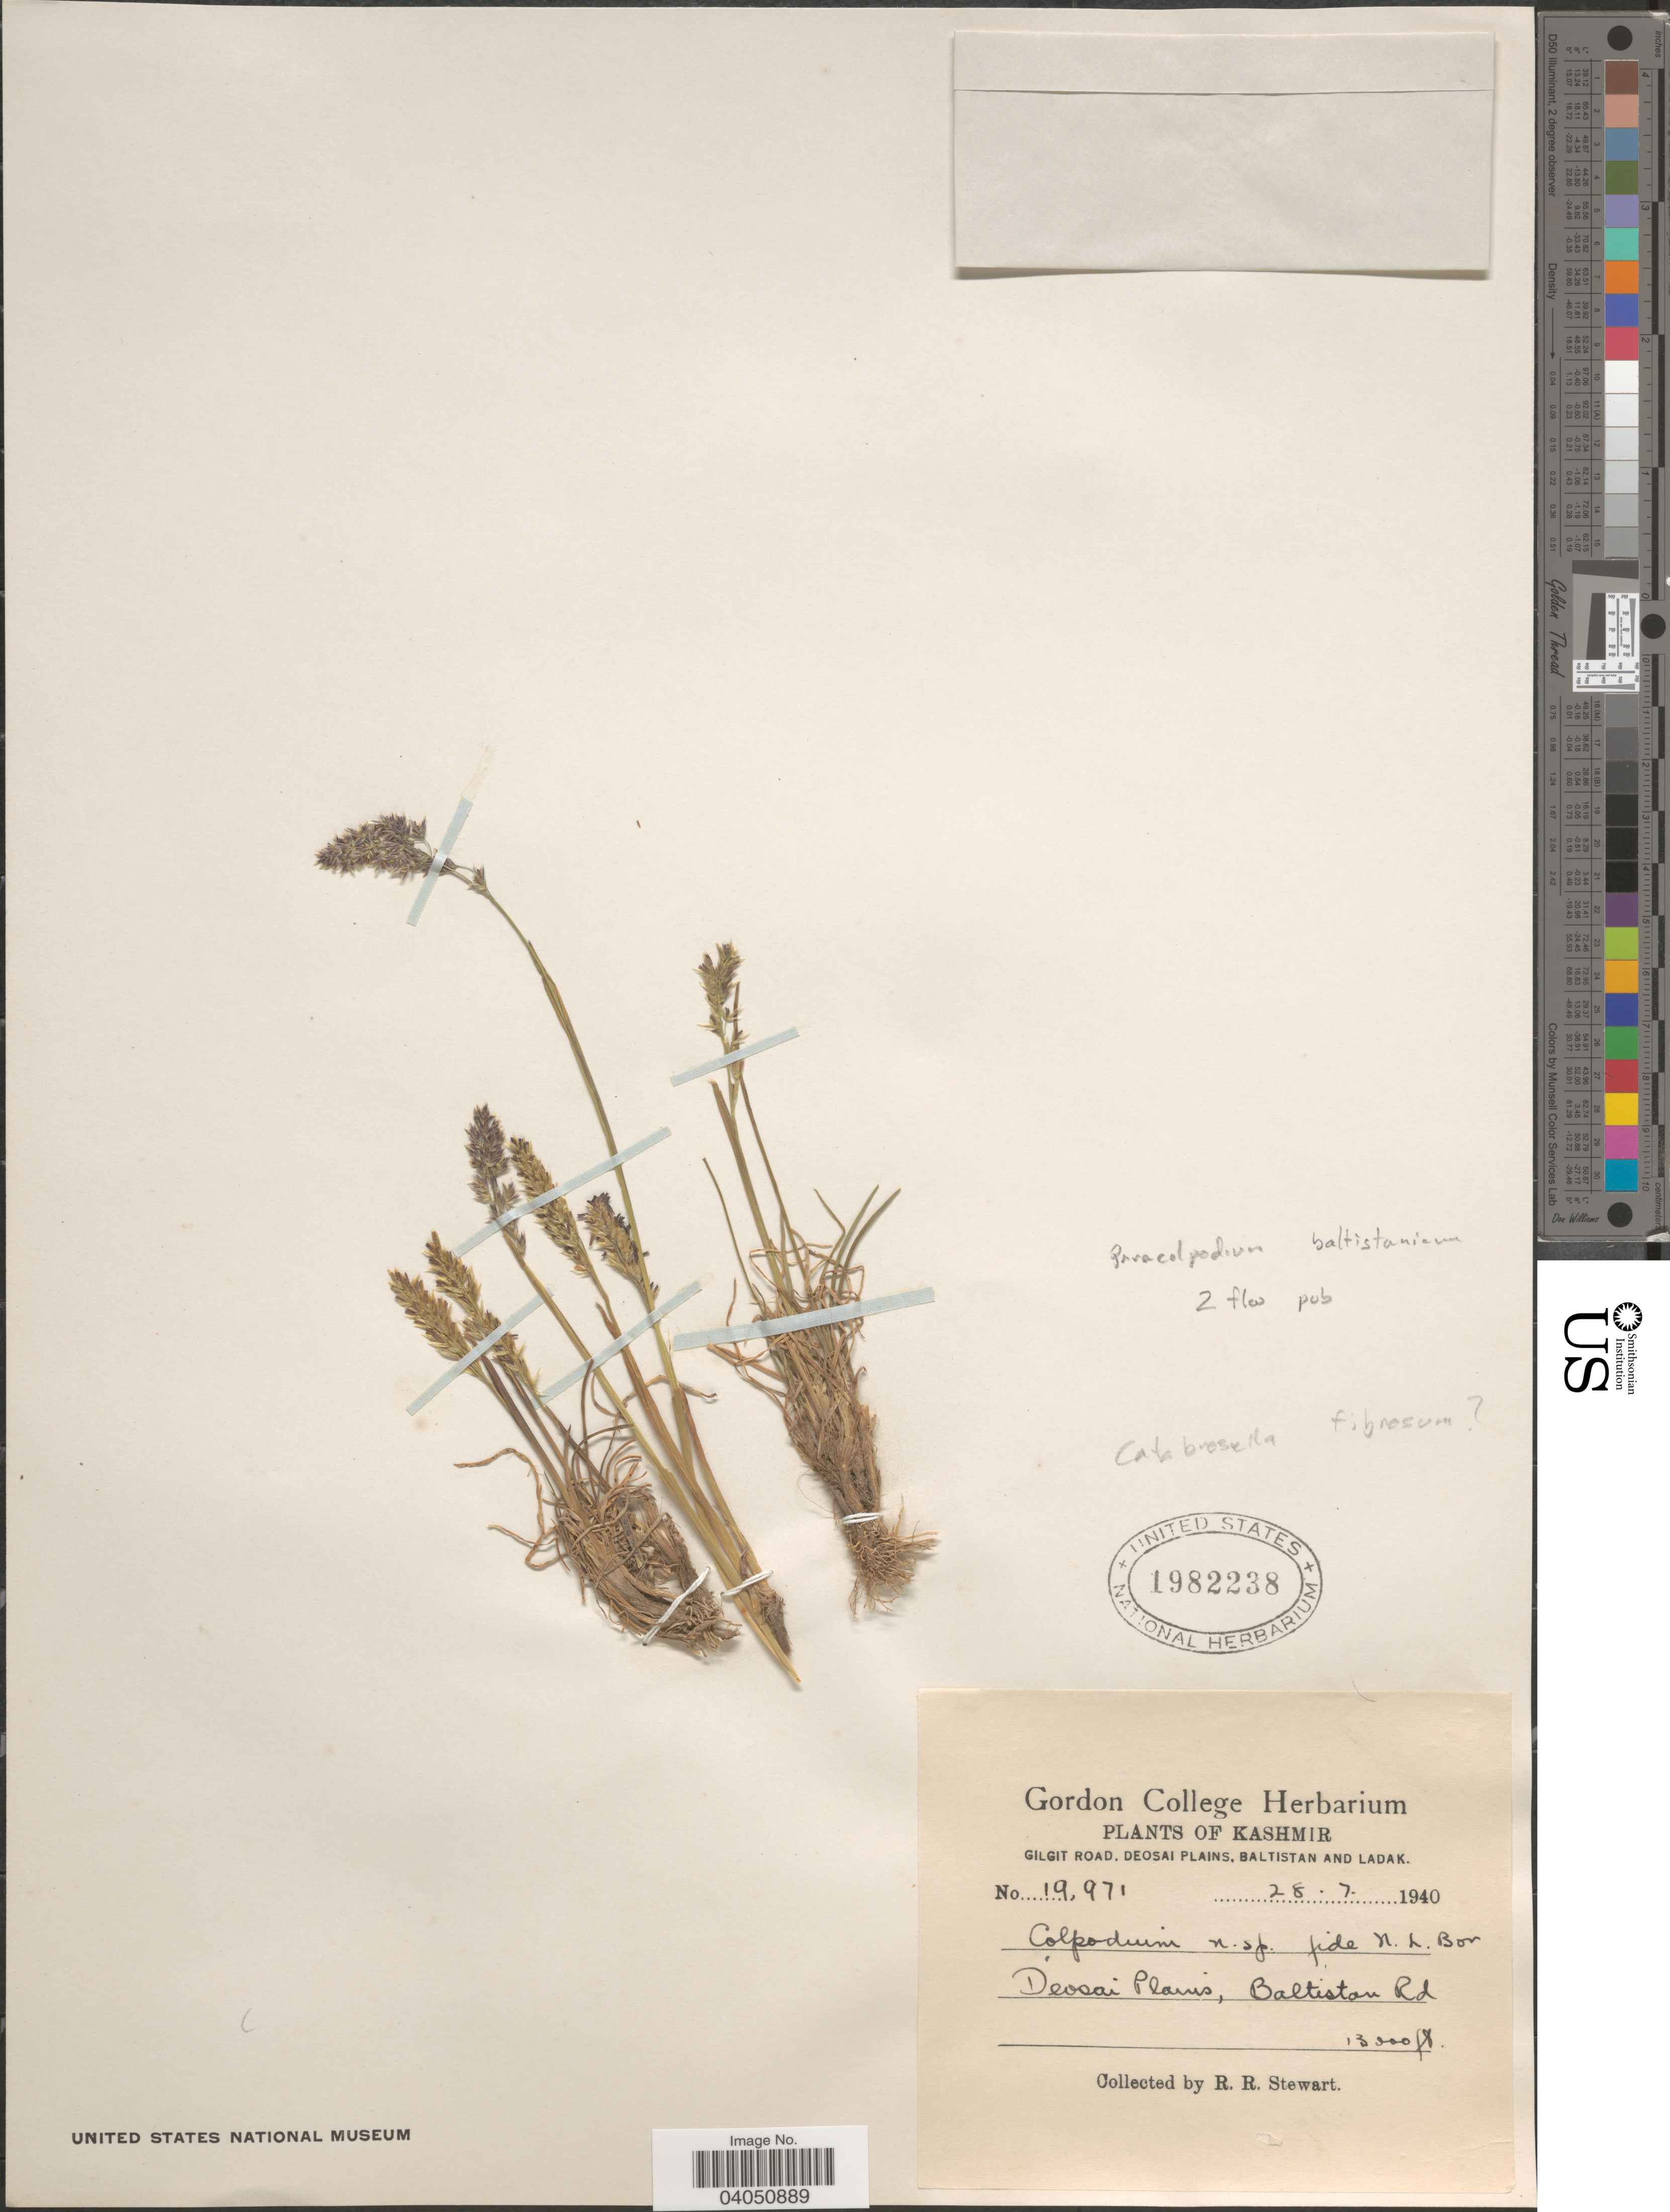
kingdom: Plantae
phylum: Tracheophyta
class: Liliopsida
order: Poales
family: Poaceae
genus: Paracolpodium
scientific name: Paracolpodium baltistanicum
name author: (Dickoré) Röser & Tkach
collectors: R. Stewart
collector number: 19971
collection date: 1940-07-28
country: Pakistan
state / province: Gilgit-Baltistan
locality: Kashmir. Gilgit Road, Deosai Plains, Baltistan and Ladak. Deosai Plains, Baltistan Rd.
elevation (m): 3962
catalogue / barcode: US 1982238